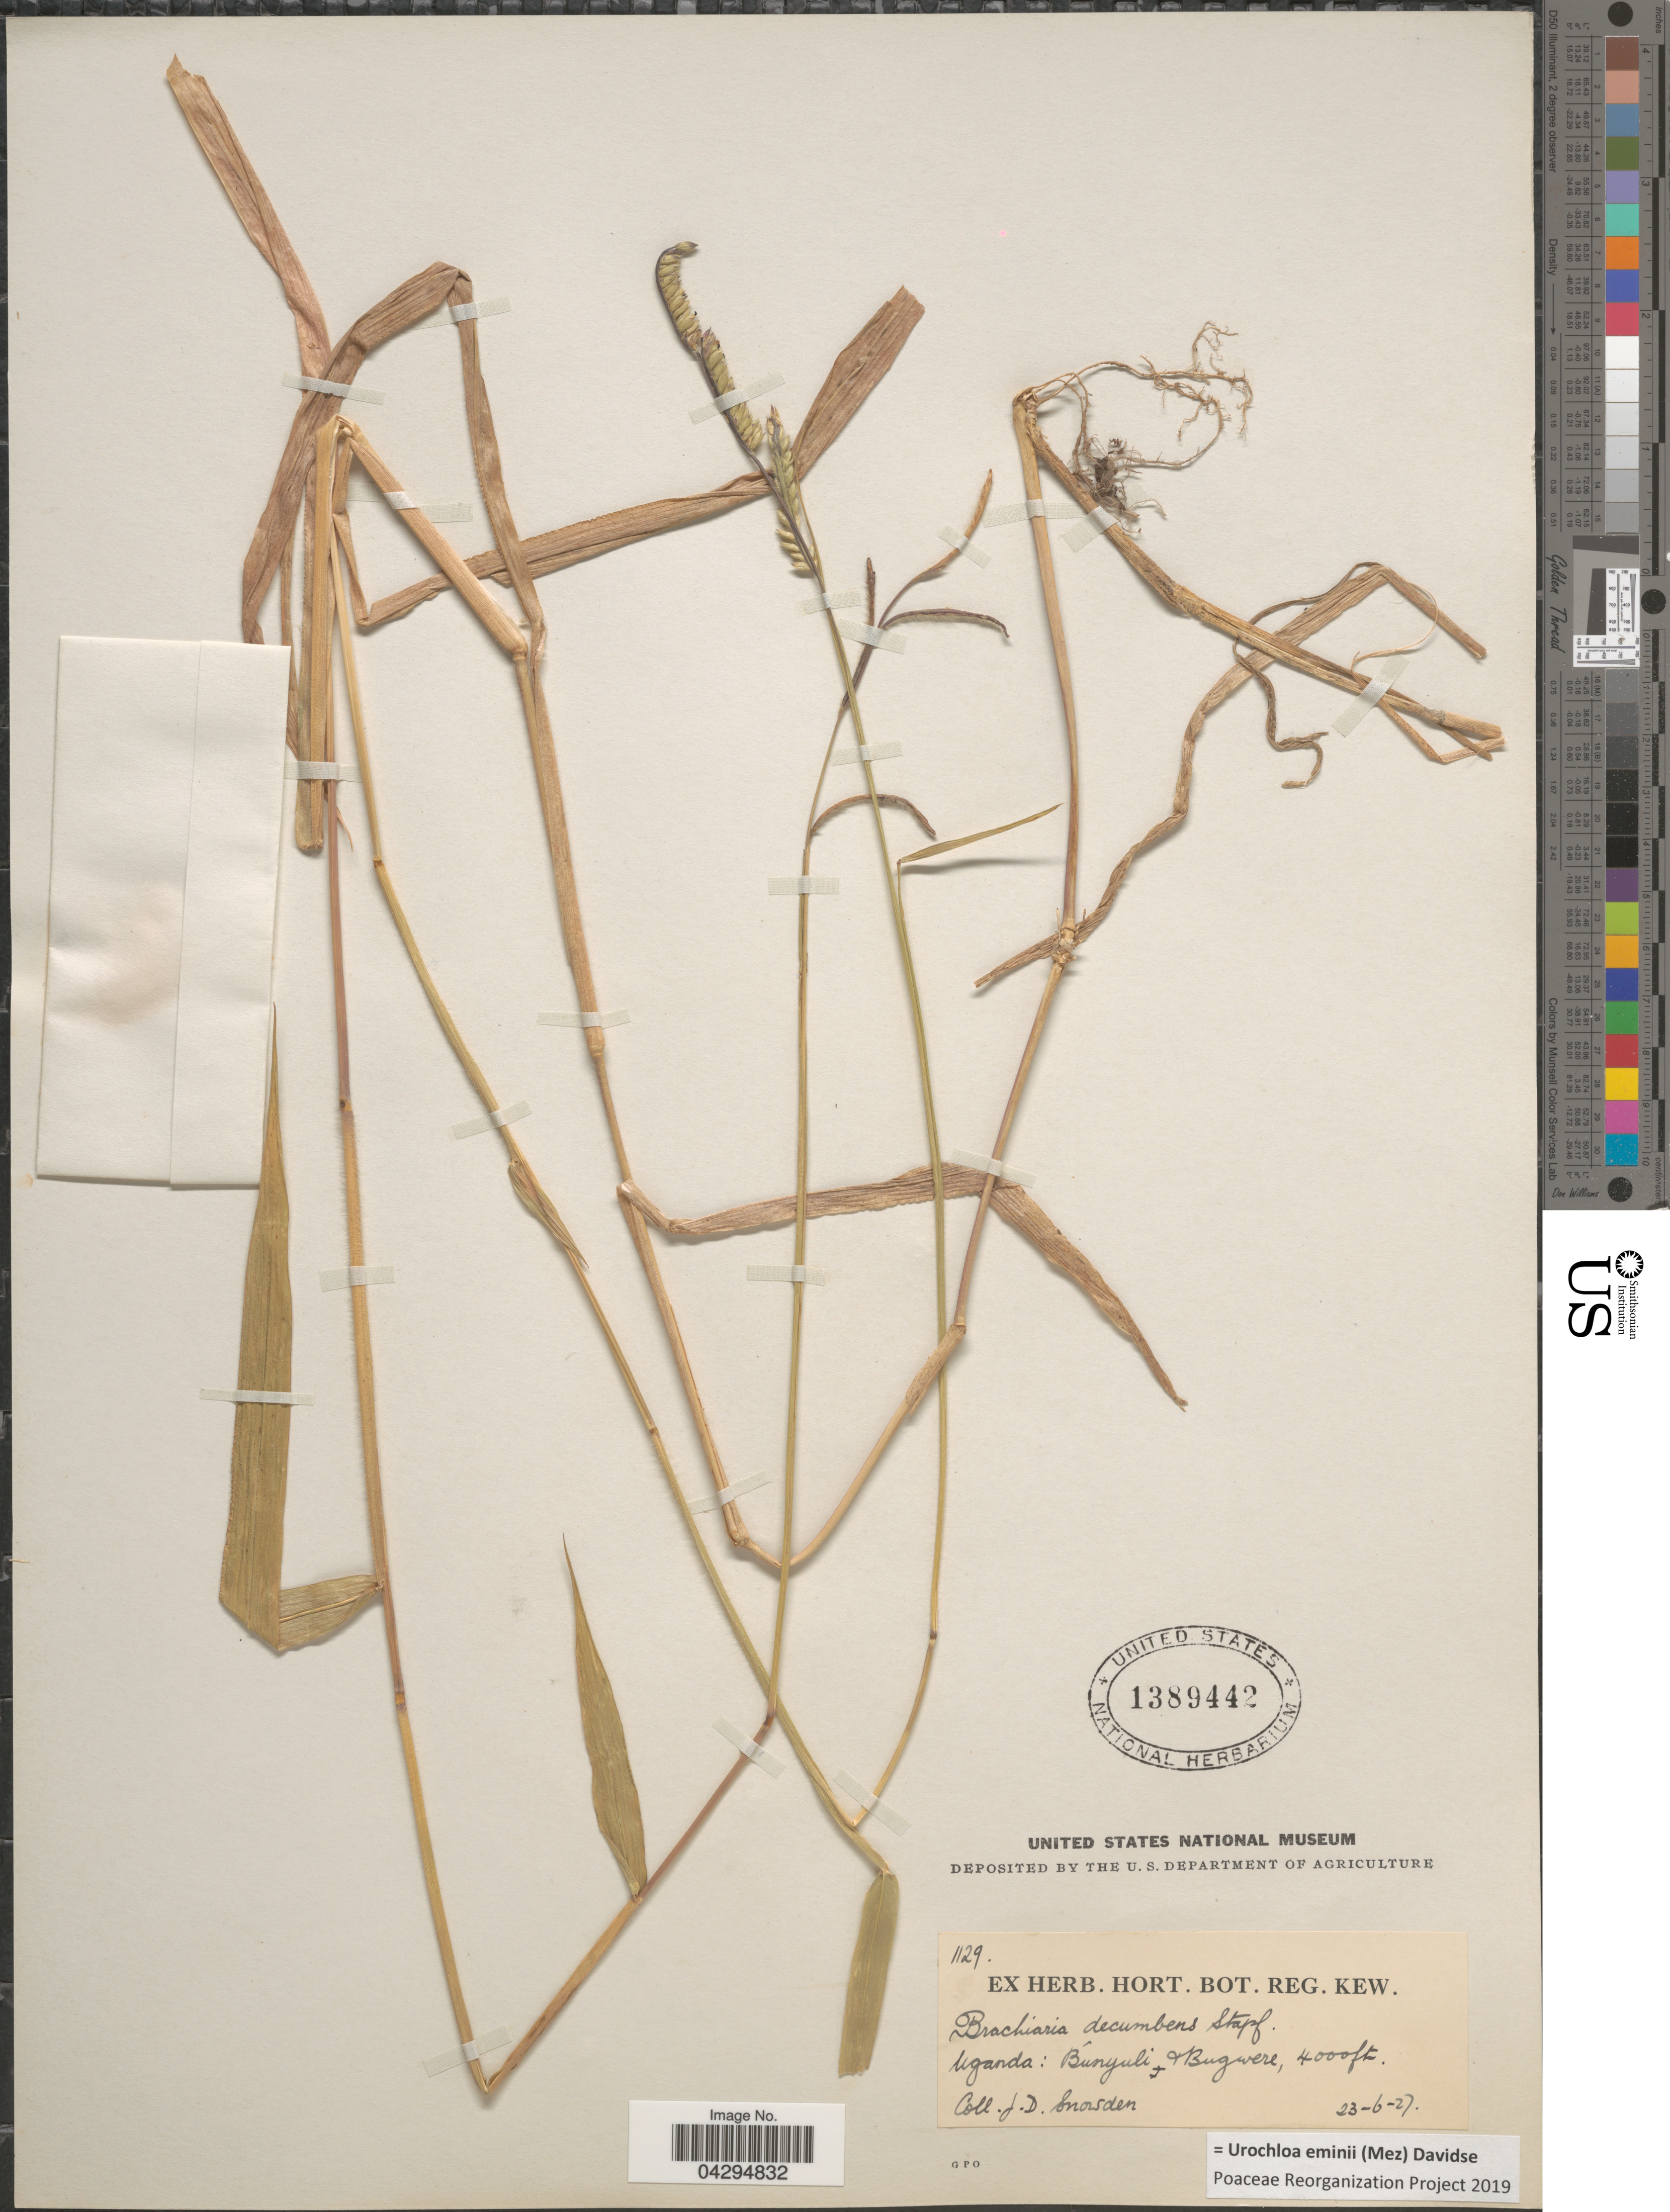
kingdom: Plantae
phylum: Tracheophyta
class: Liliopsida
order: Poales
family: Poaceae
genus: Urochloa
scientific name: Urochloa eminii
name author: (Mez) Davidse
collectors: J. Snowden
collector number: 1129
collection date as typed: Transcribed d/m/y: 23/6/27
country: Uganda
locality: Bunyul & Bugwere.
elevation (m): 1219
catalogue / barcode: US 1389442